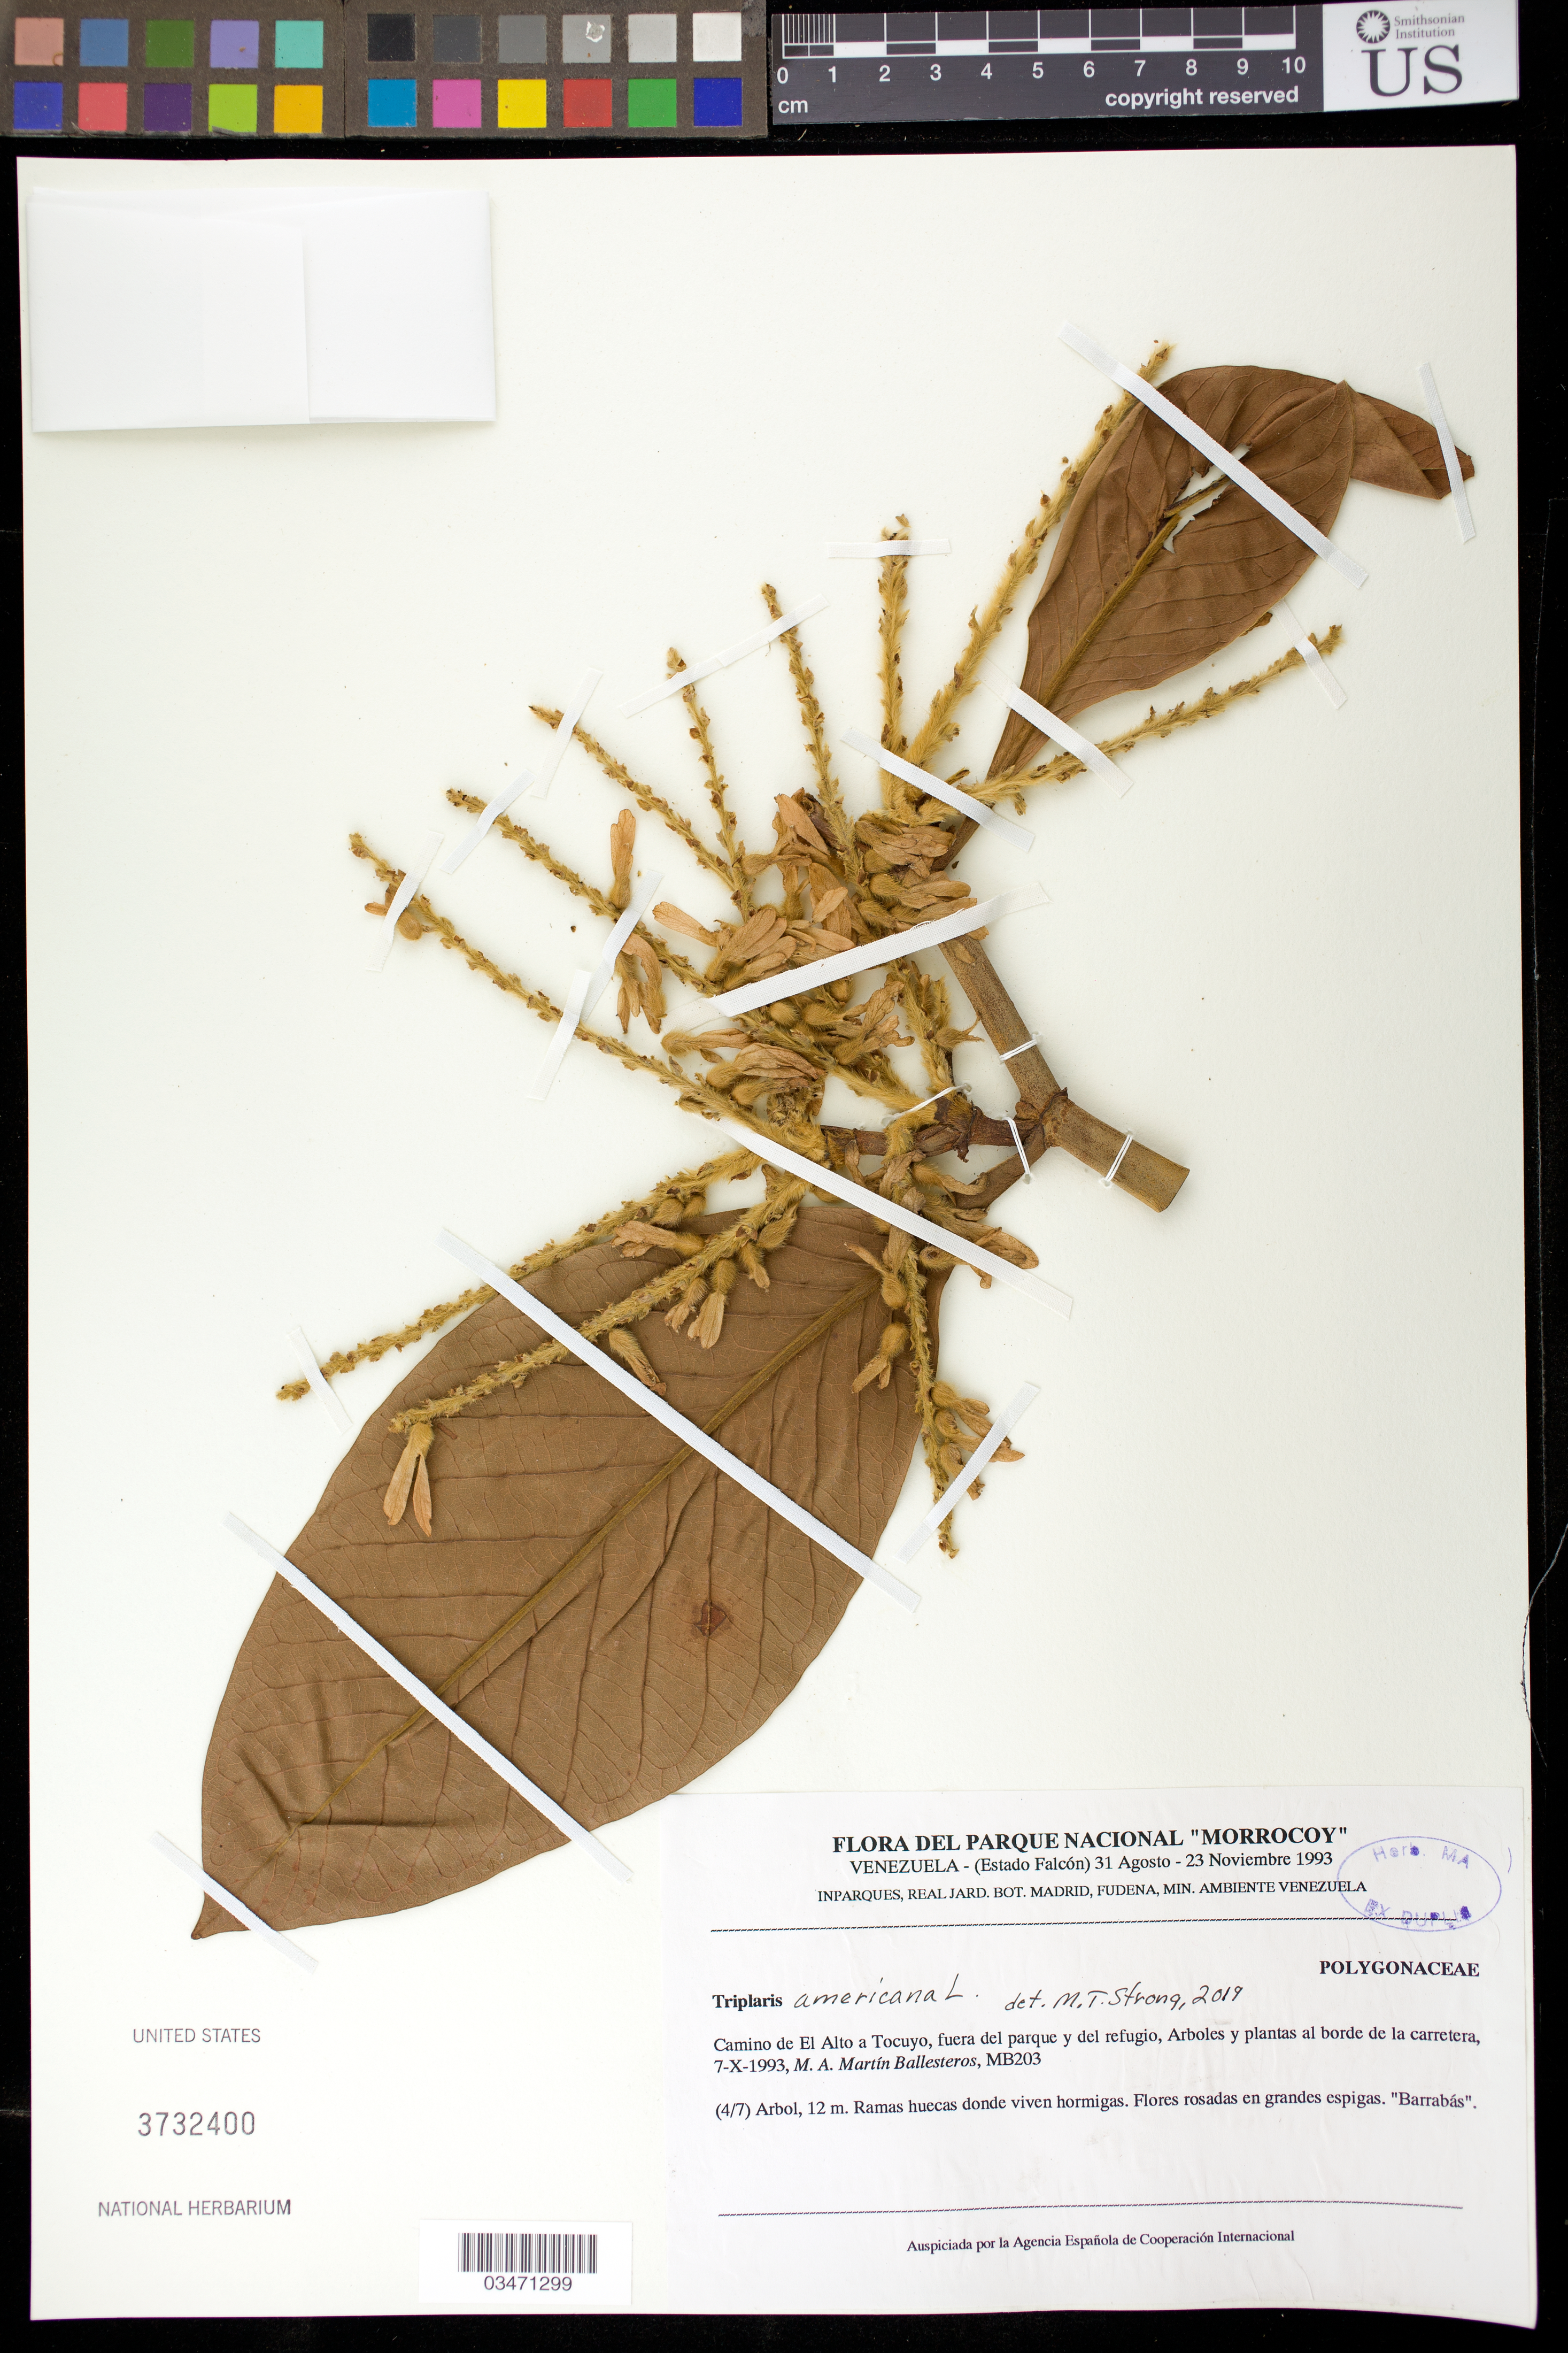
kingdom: Plantae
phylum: Tracheophyta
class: Magnoliopsida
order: Caryophyllales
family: Polygonaceae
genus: Triplaris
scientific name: Triplaris americana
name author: L.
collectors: M. Martin Ballesteros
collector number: MB203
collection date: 1993-10-07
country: Venezuela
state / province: Falcón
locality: Camino de El Alto a Tocuyo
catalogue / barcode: US 3732400